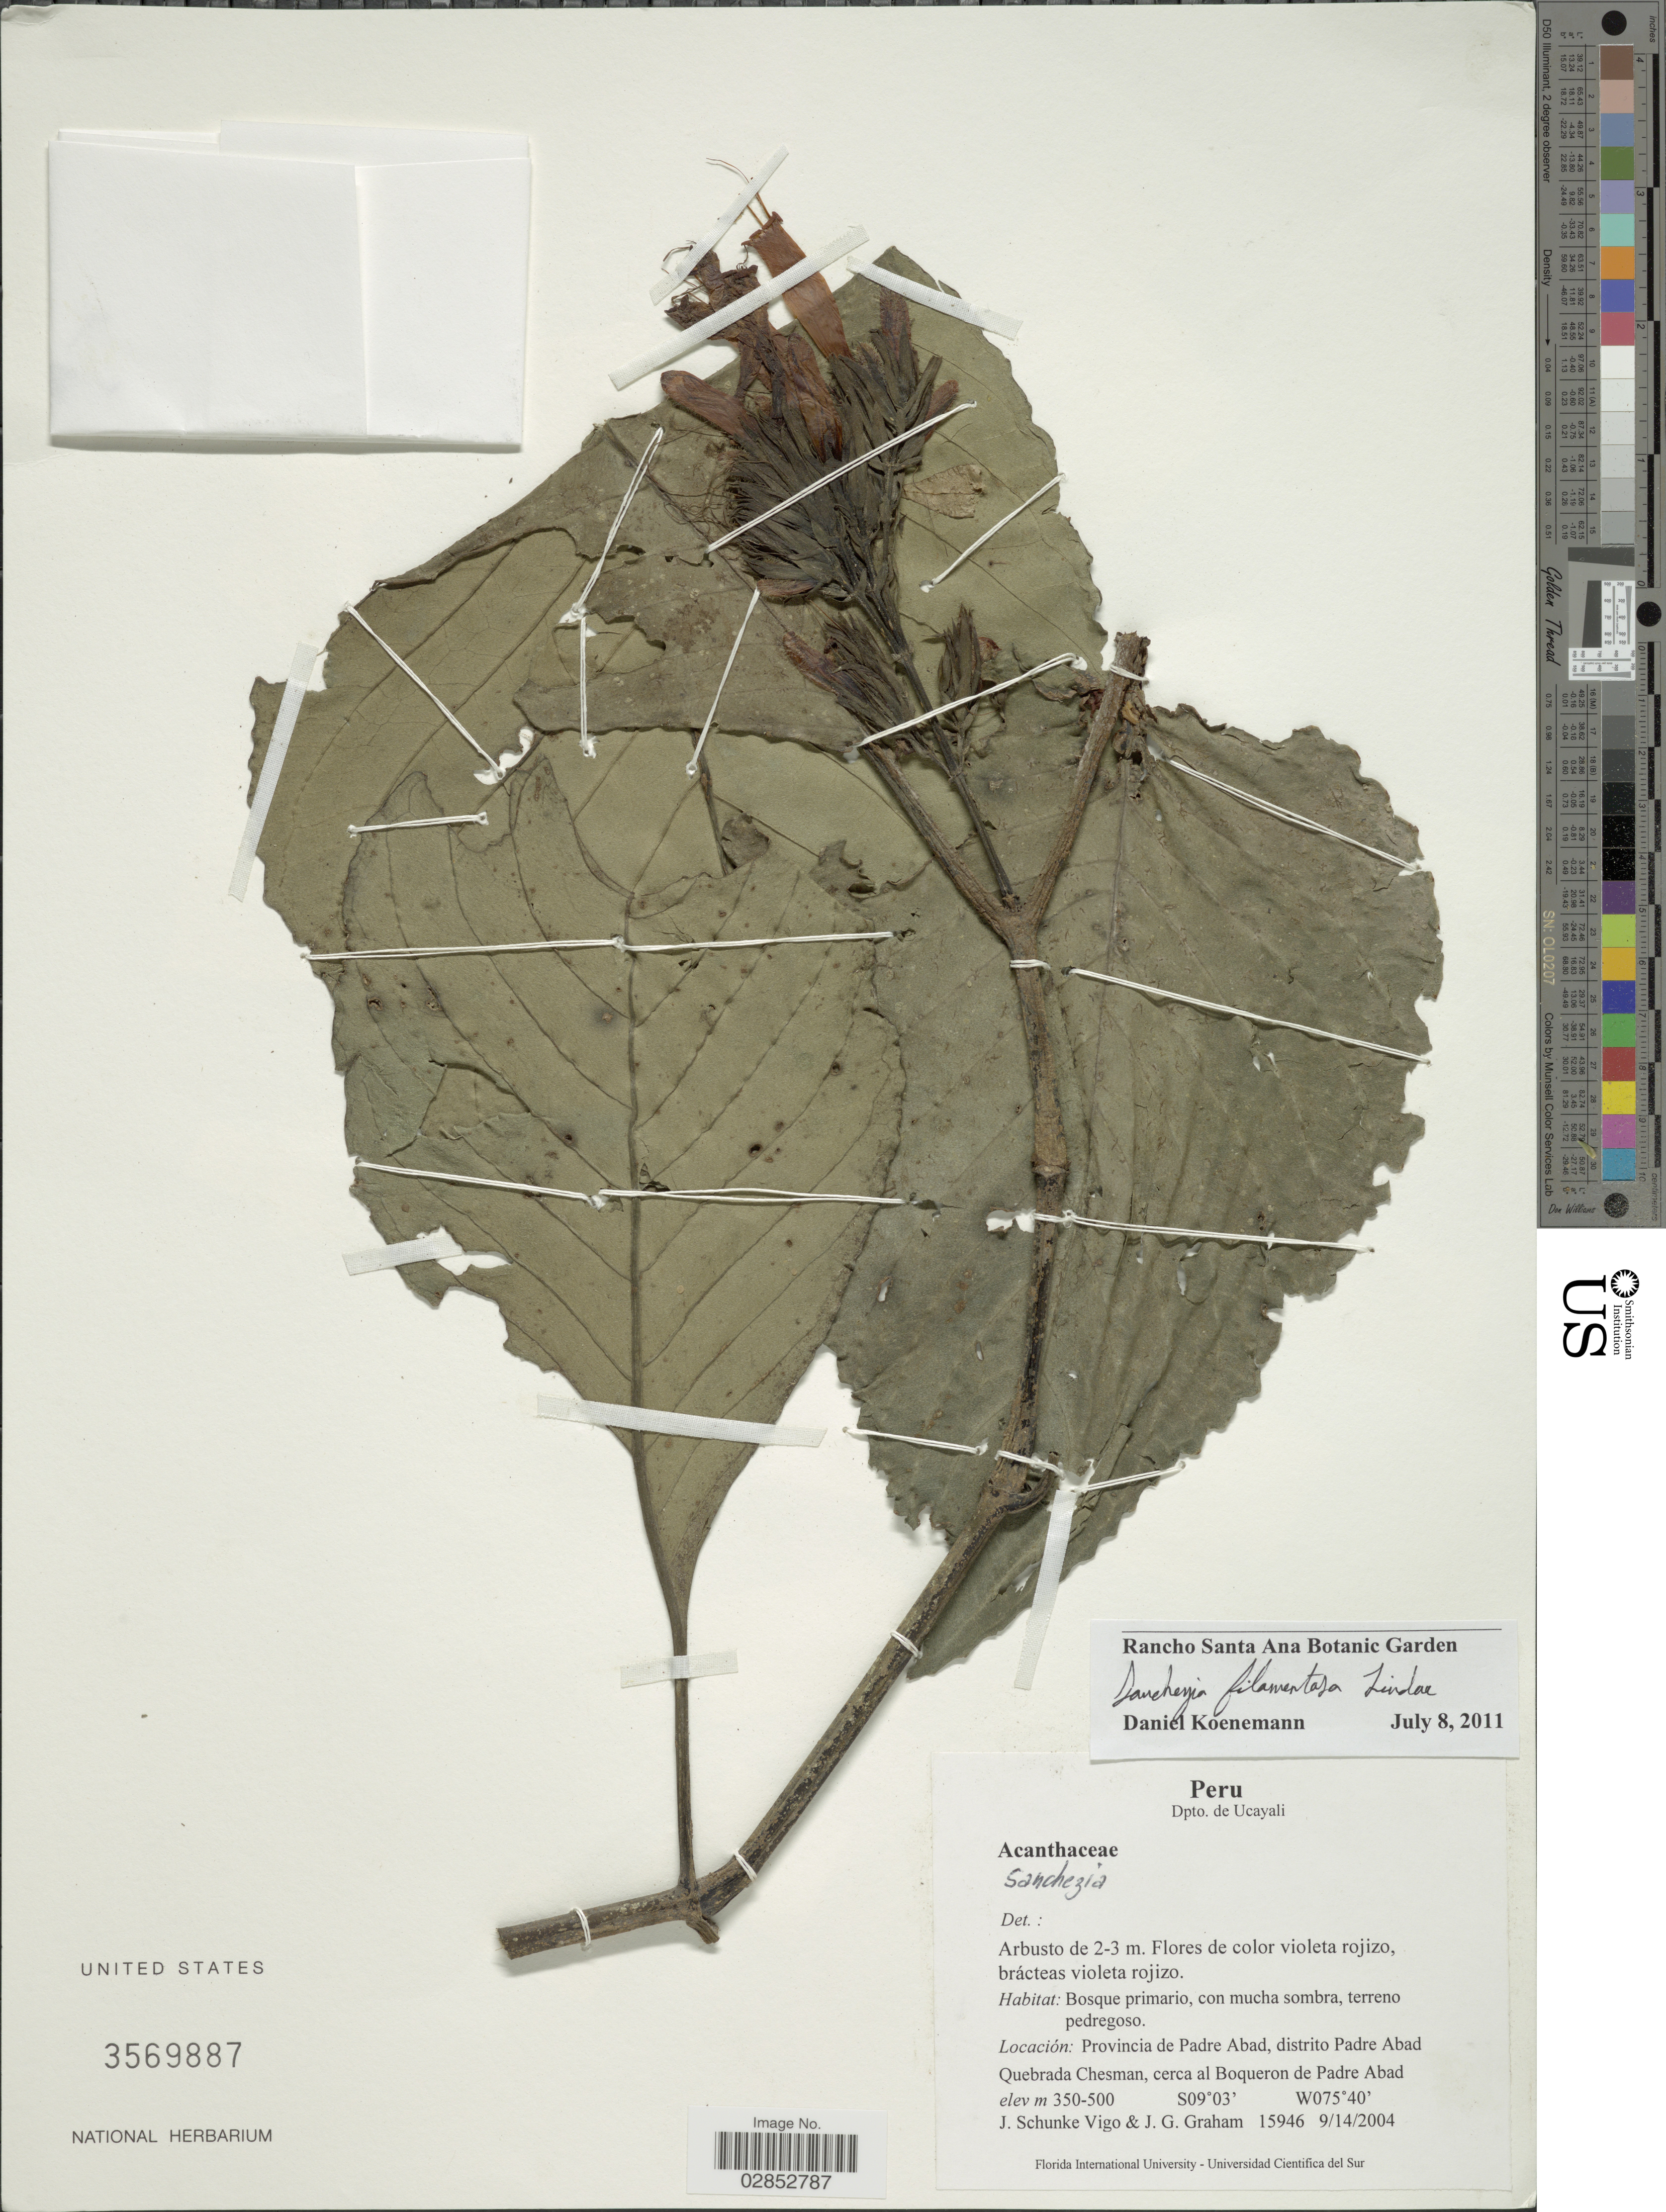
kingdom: Plantae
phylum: Tracheophyta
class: Magnoliopsida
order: Lamiales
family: Acanthaceae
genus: Sanchezia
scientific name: Sanchezia klugii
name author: Leonard & L.B. Sm.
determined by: Azevedo, Igor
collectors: J. Schunke Vigo & J. Graham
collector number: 15946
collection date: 2004-09-14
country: Peru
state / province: Ucayali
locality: Dpto. de Ucayali. Provincia de Padre Abad, distrito Padre Abad. Quebrada Chesman, cerca al Boqueron de Padre Abad.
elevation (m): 350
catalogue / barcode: US 3569887